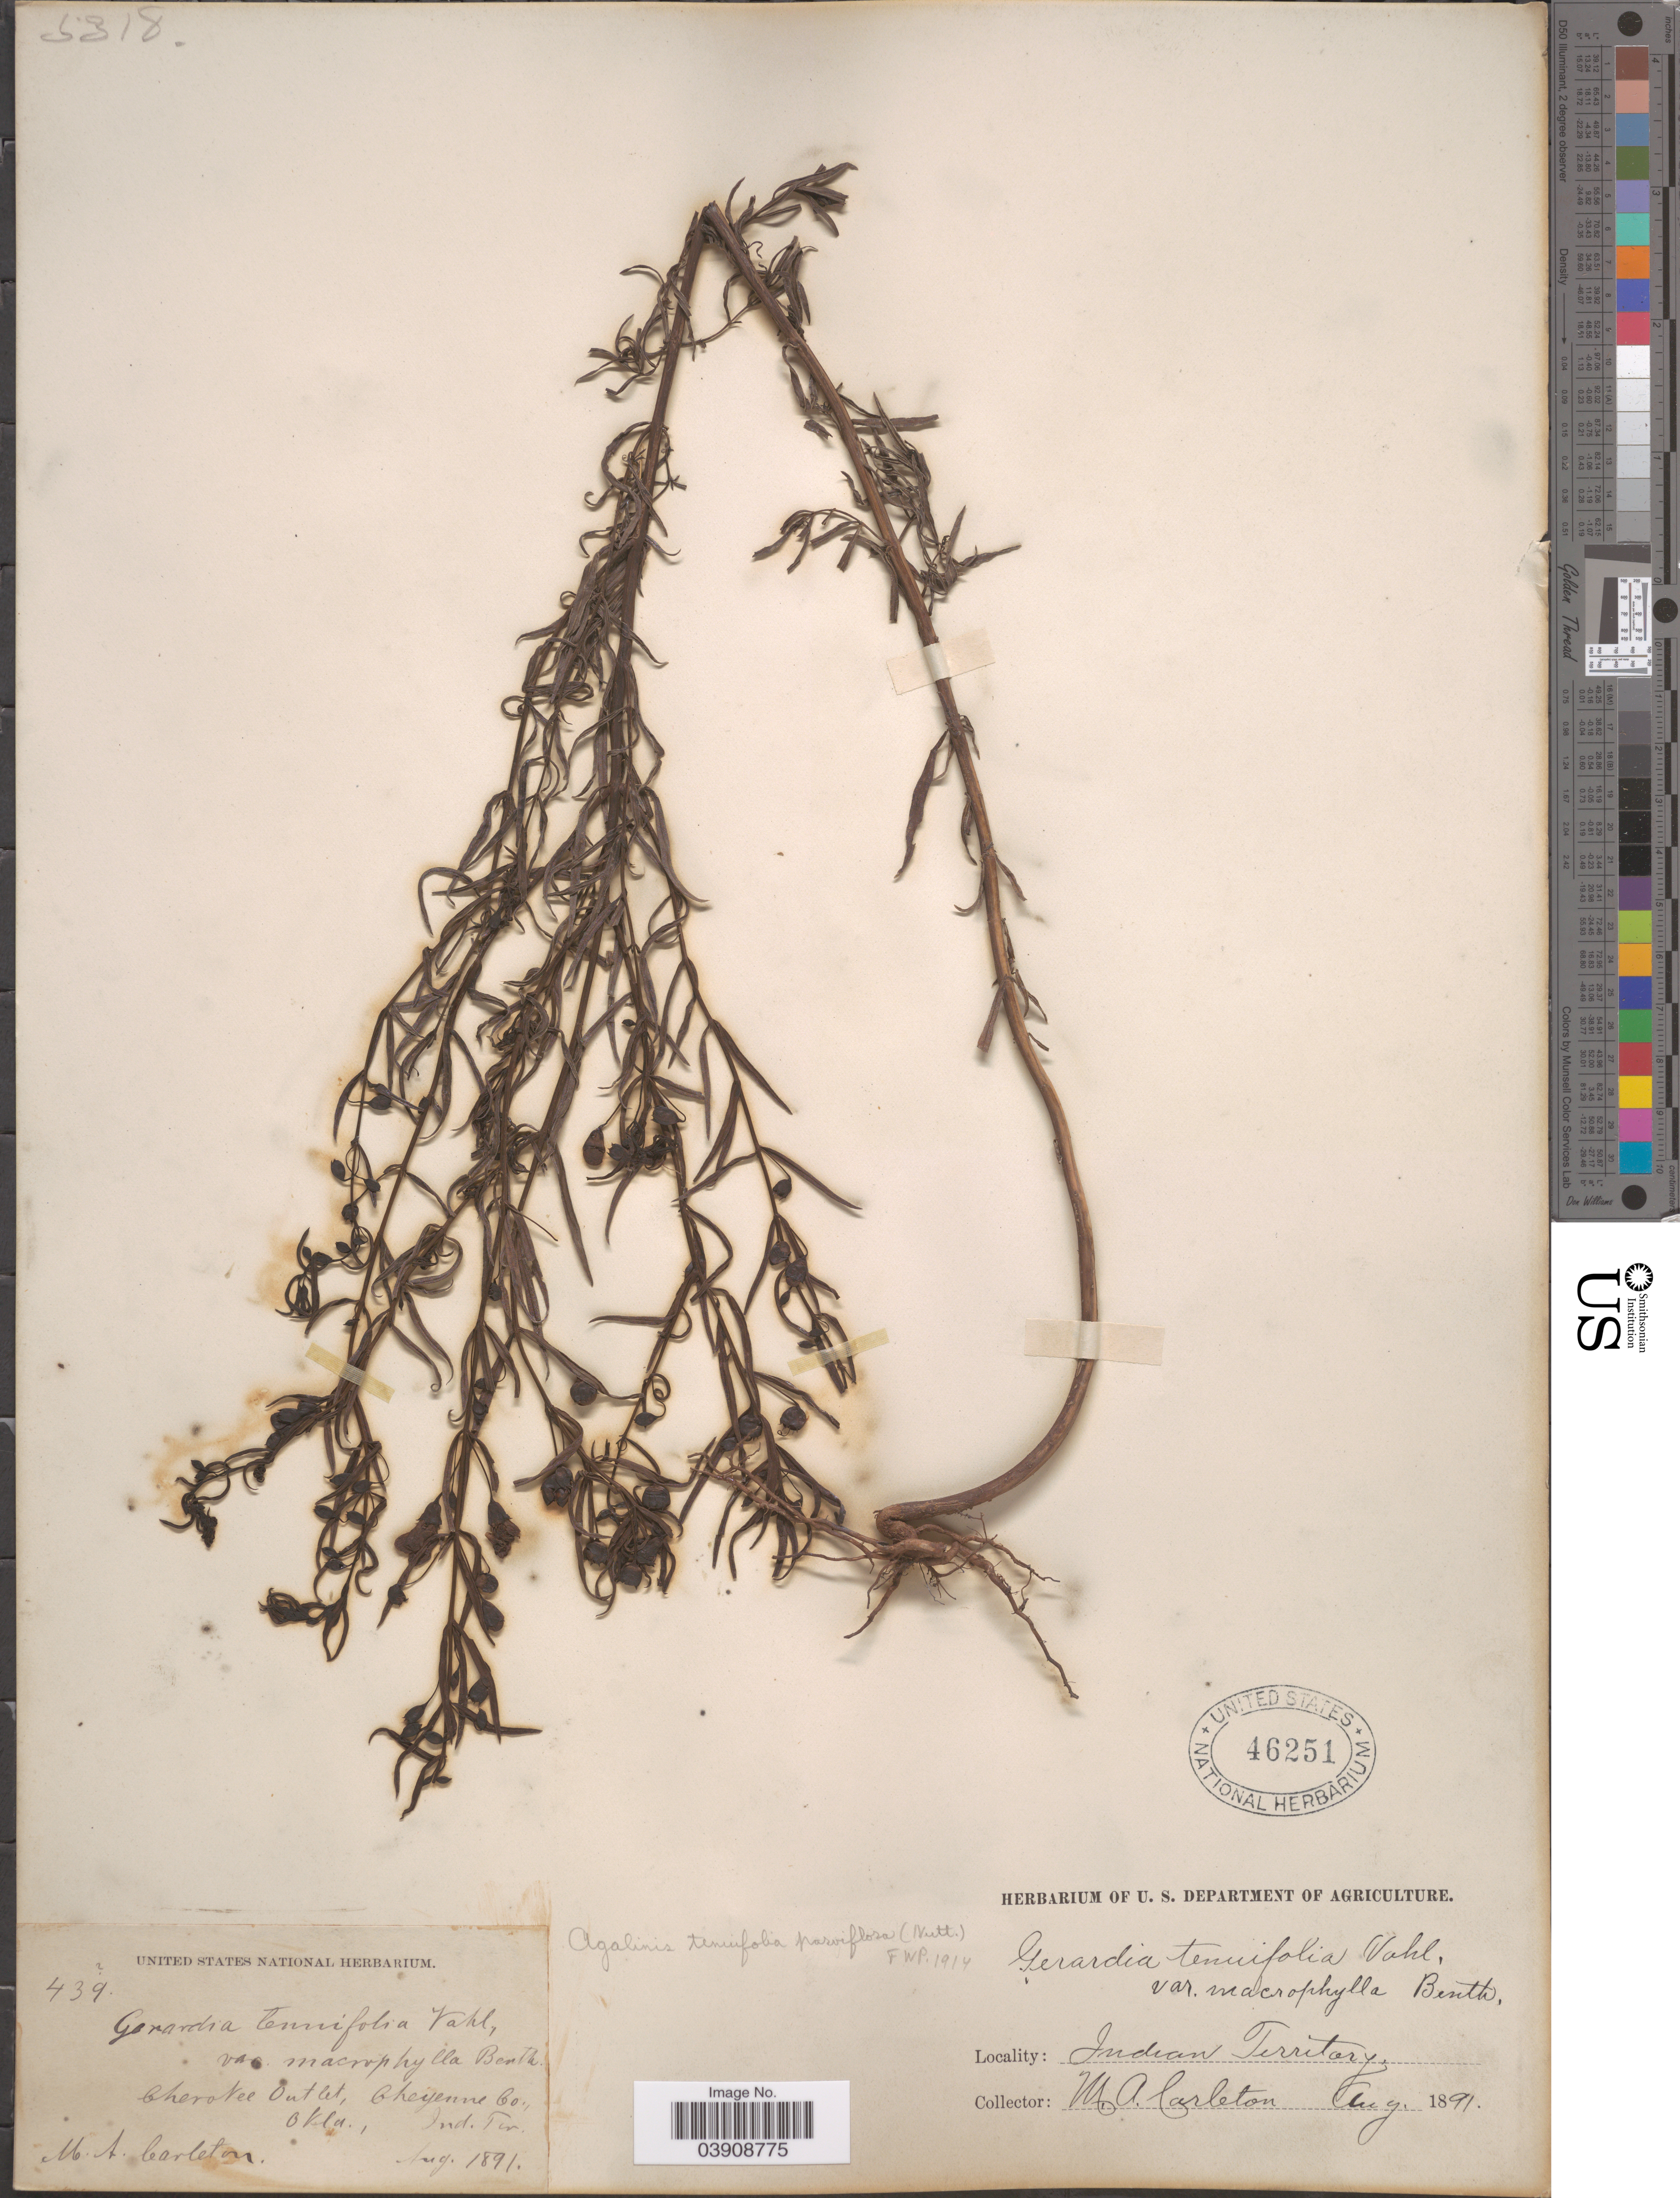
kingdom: Plantae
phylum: Tracheophyta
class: Magnoliopsida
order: Lamiales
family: Orobanchaceae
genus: Agalinis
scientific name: Agalinis tenuifolia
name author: (Vahl) Raf.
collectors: M. A. Carleton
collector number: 439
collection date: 1891-08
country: United States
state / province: Oklahoma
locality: Cherokee Outlet, Cheyenne Co. Indian Territory.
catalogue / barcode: US 46251